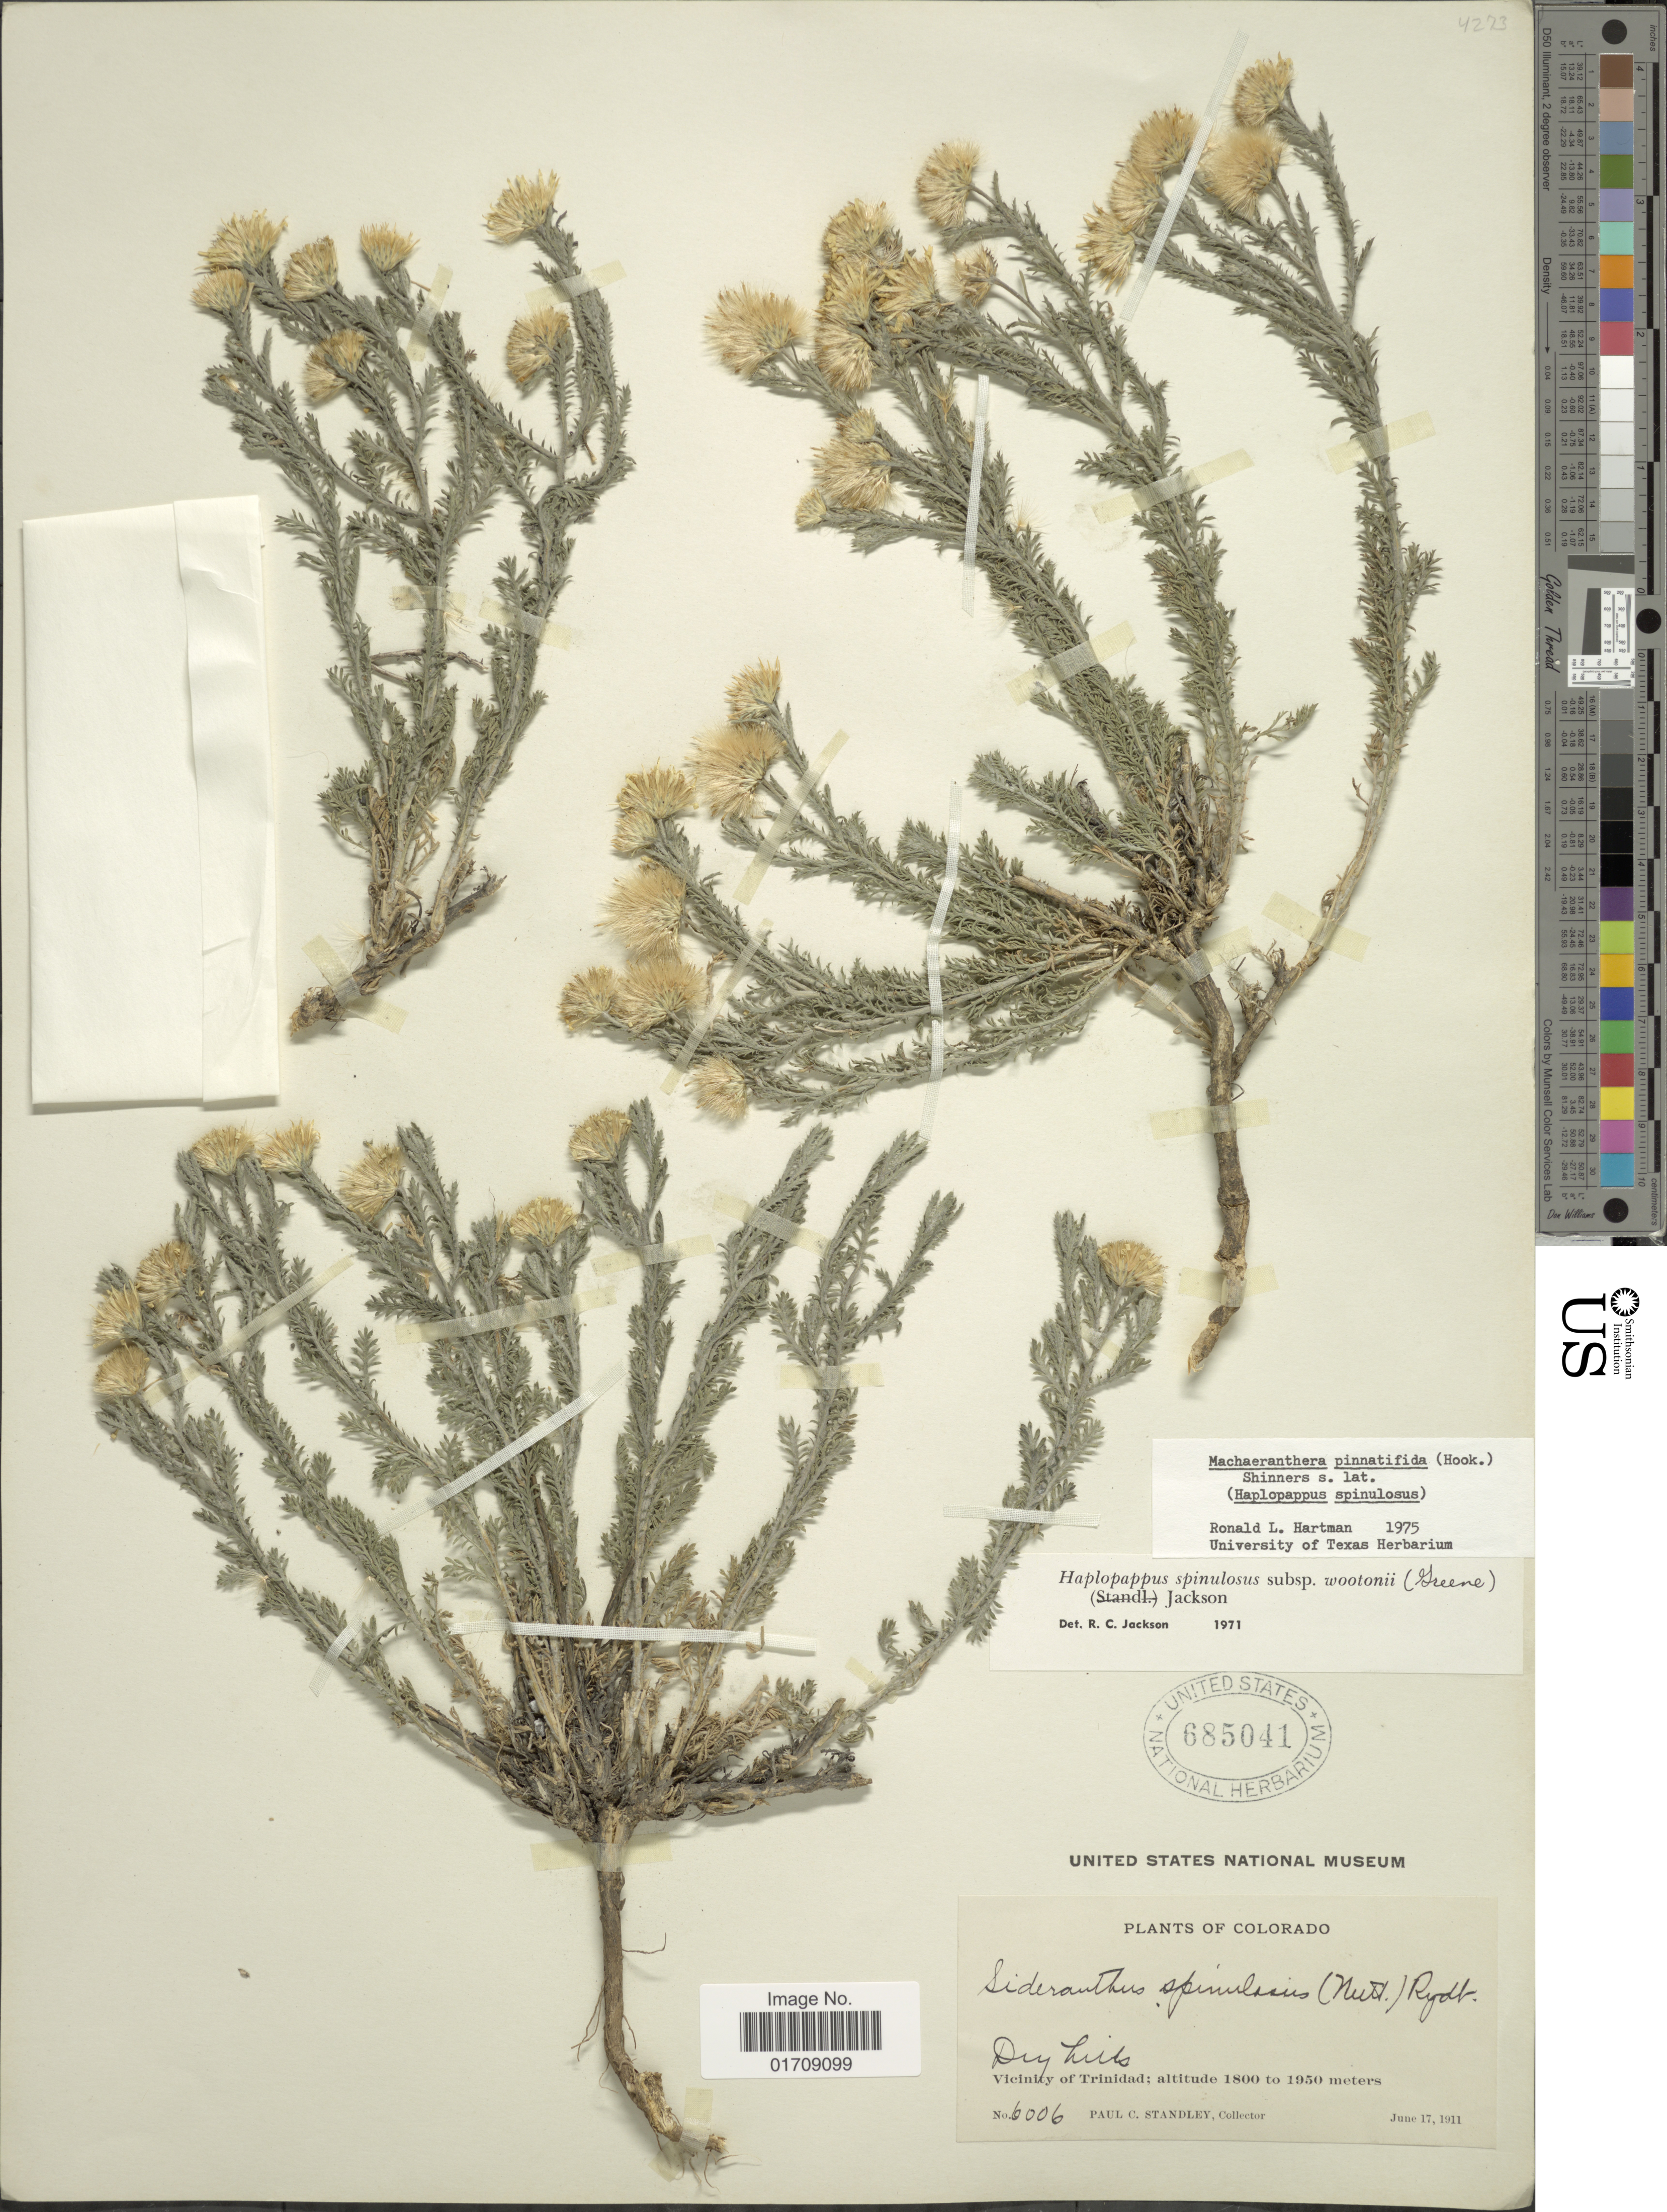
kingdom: Plantae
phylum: Tracheophyta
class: Magnoliopsida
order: Asterales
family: Asteraceae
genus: Machaeranthera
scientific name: Machaeranthera pinnatifida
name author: (Hook.) Shinners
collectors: P. C. Standley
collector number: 6006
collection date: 1911-06-17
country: United States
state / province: Colorado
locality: Vicinity o Trinidad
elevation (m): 1800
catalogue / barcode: US 685041